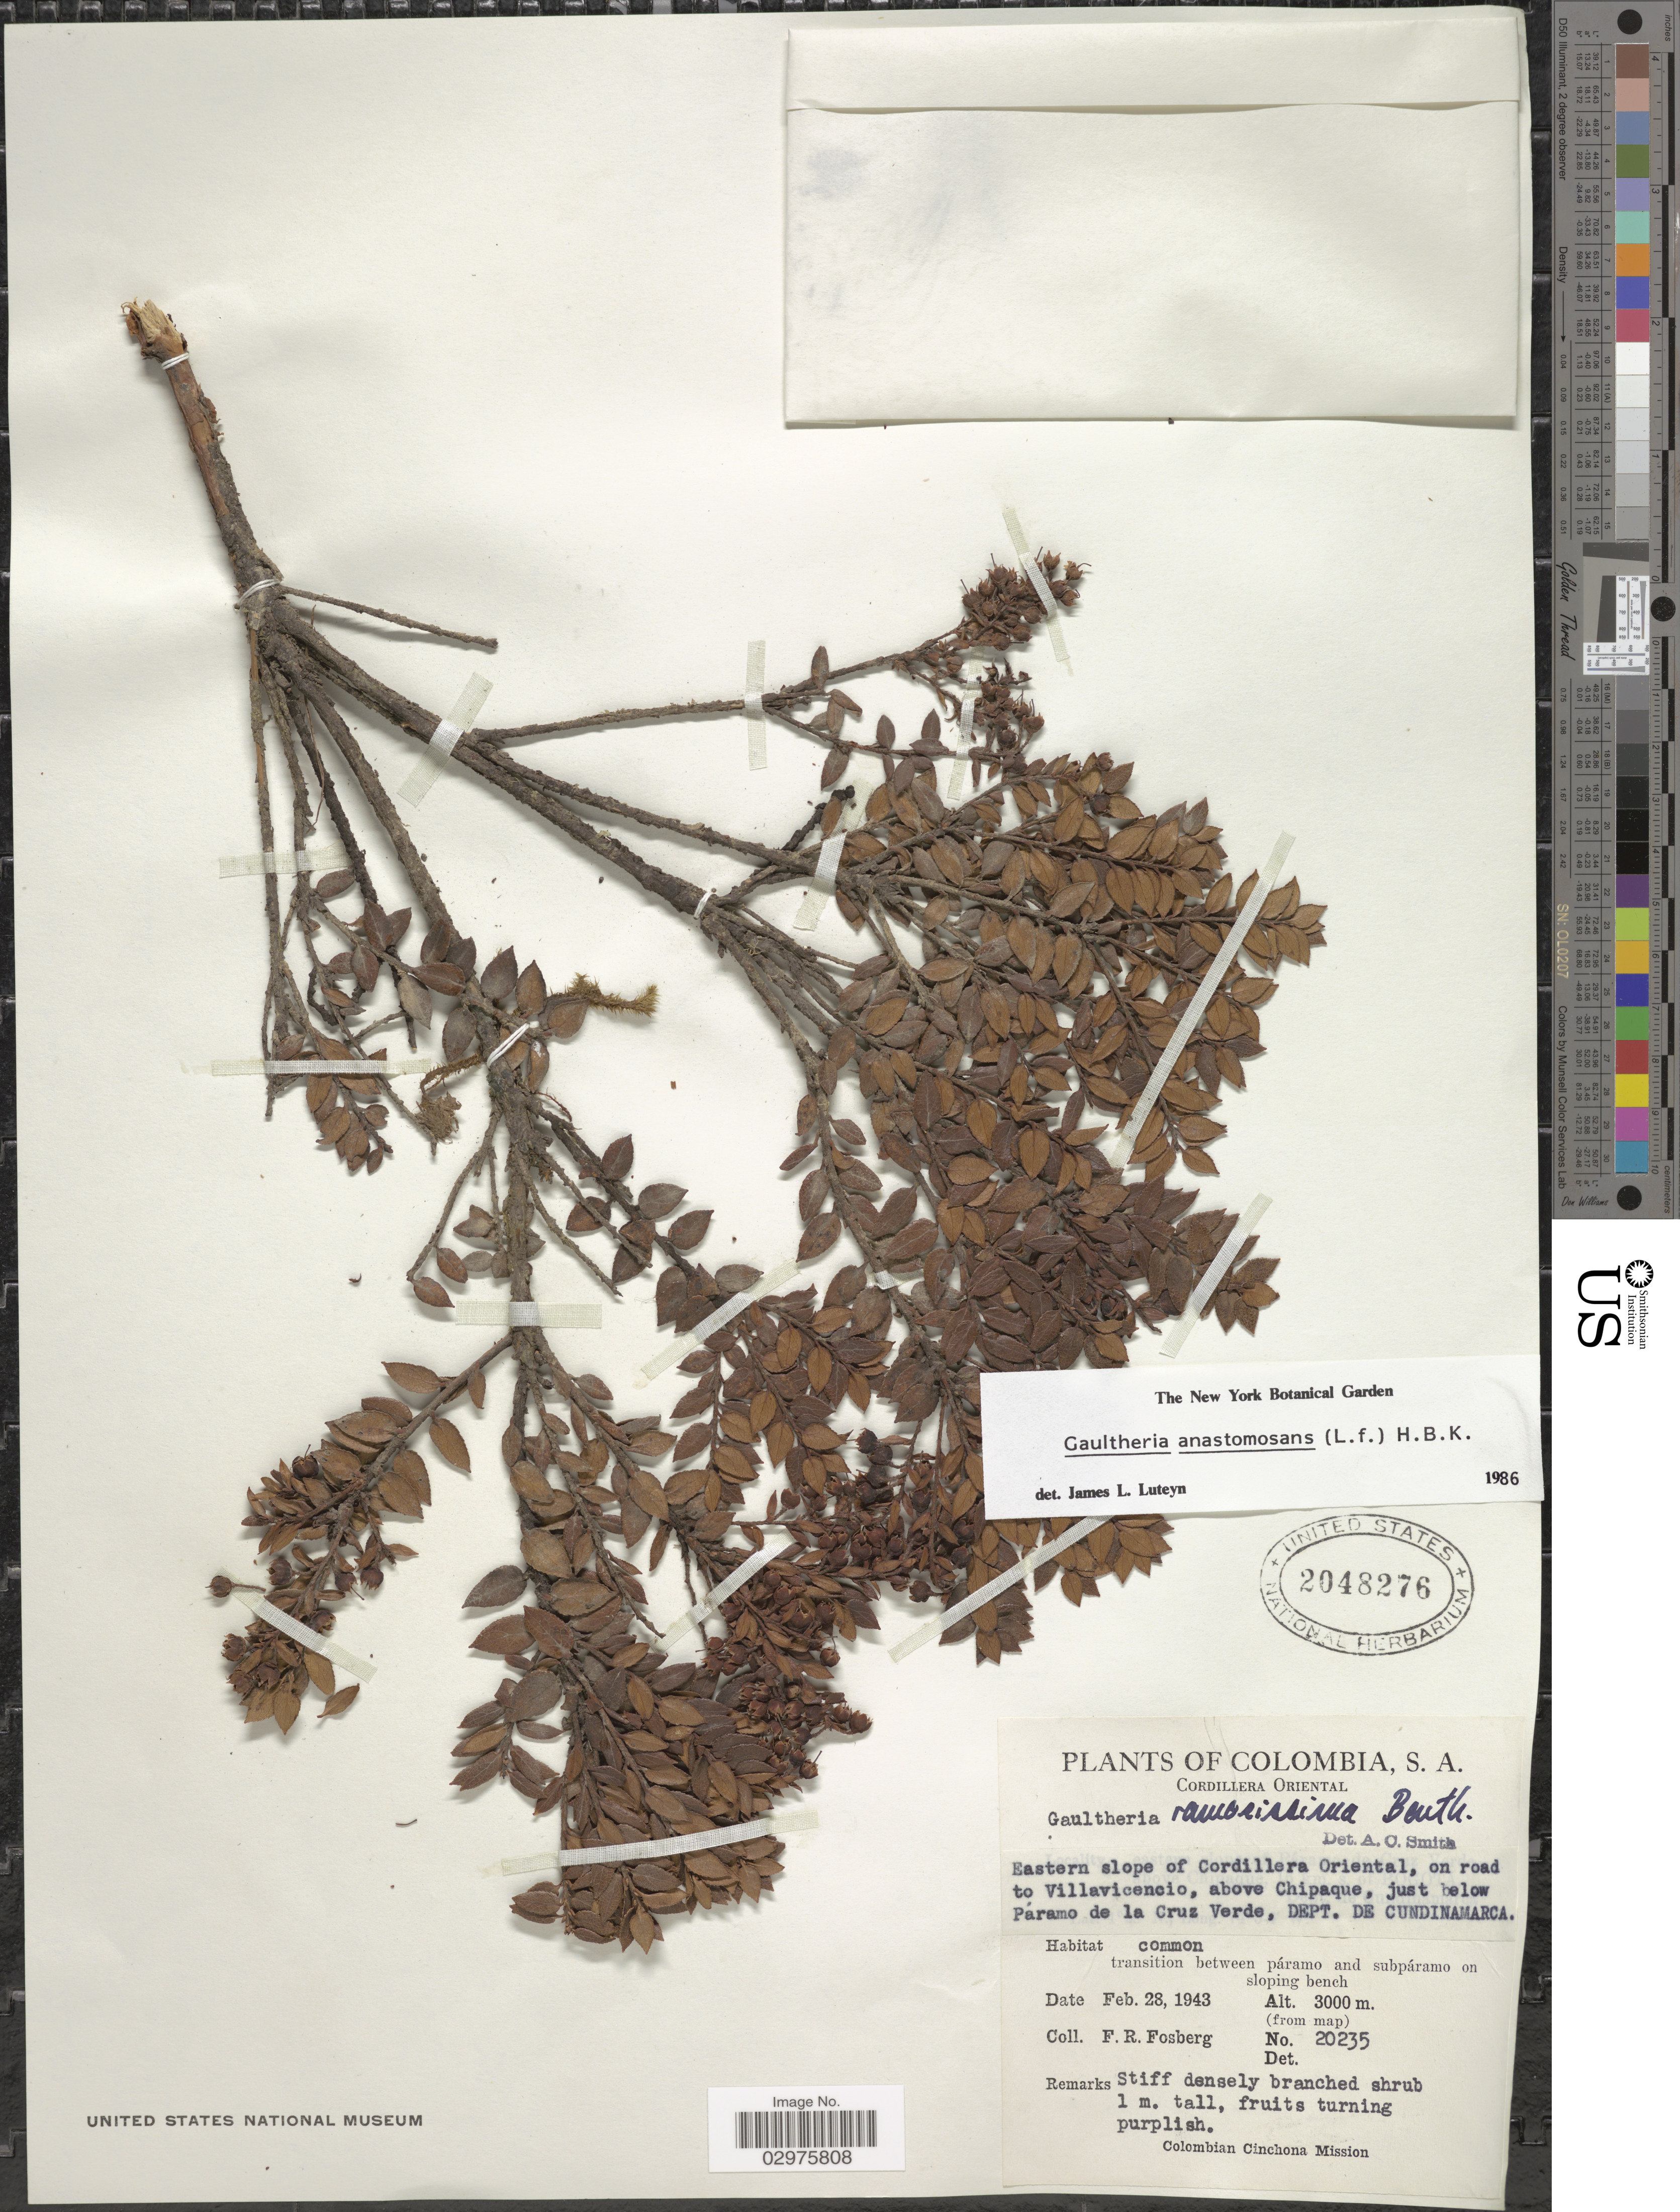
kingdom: Plantae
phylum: Tracheophyta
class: Magnoliopsida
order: Ericales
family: Ericaceae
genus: Gaultheria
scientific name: Gaultheria anastomosans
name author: (L. f.) Kunth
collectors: F. R. Fosberg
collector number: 20235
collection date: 1943-02-28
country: Colombia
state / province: Cundinamarca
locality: Cordillera Oriental. Eastern slope of Cordillera Oriental, on road to Villavicencio, above Chipaque, just below Páramo de la Cruz Verde, Dept. de Cundinamarca.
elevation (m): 3000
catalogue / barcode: US 2048276